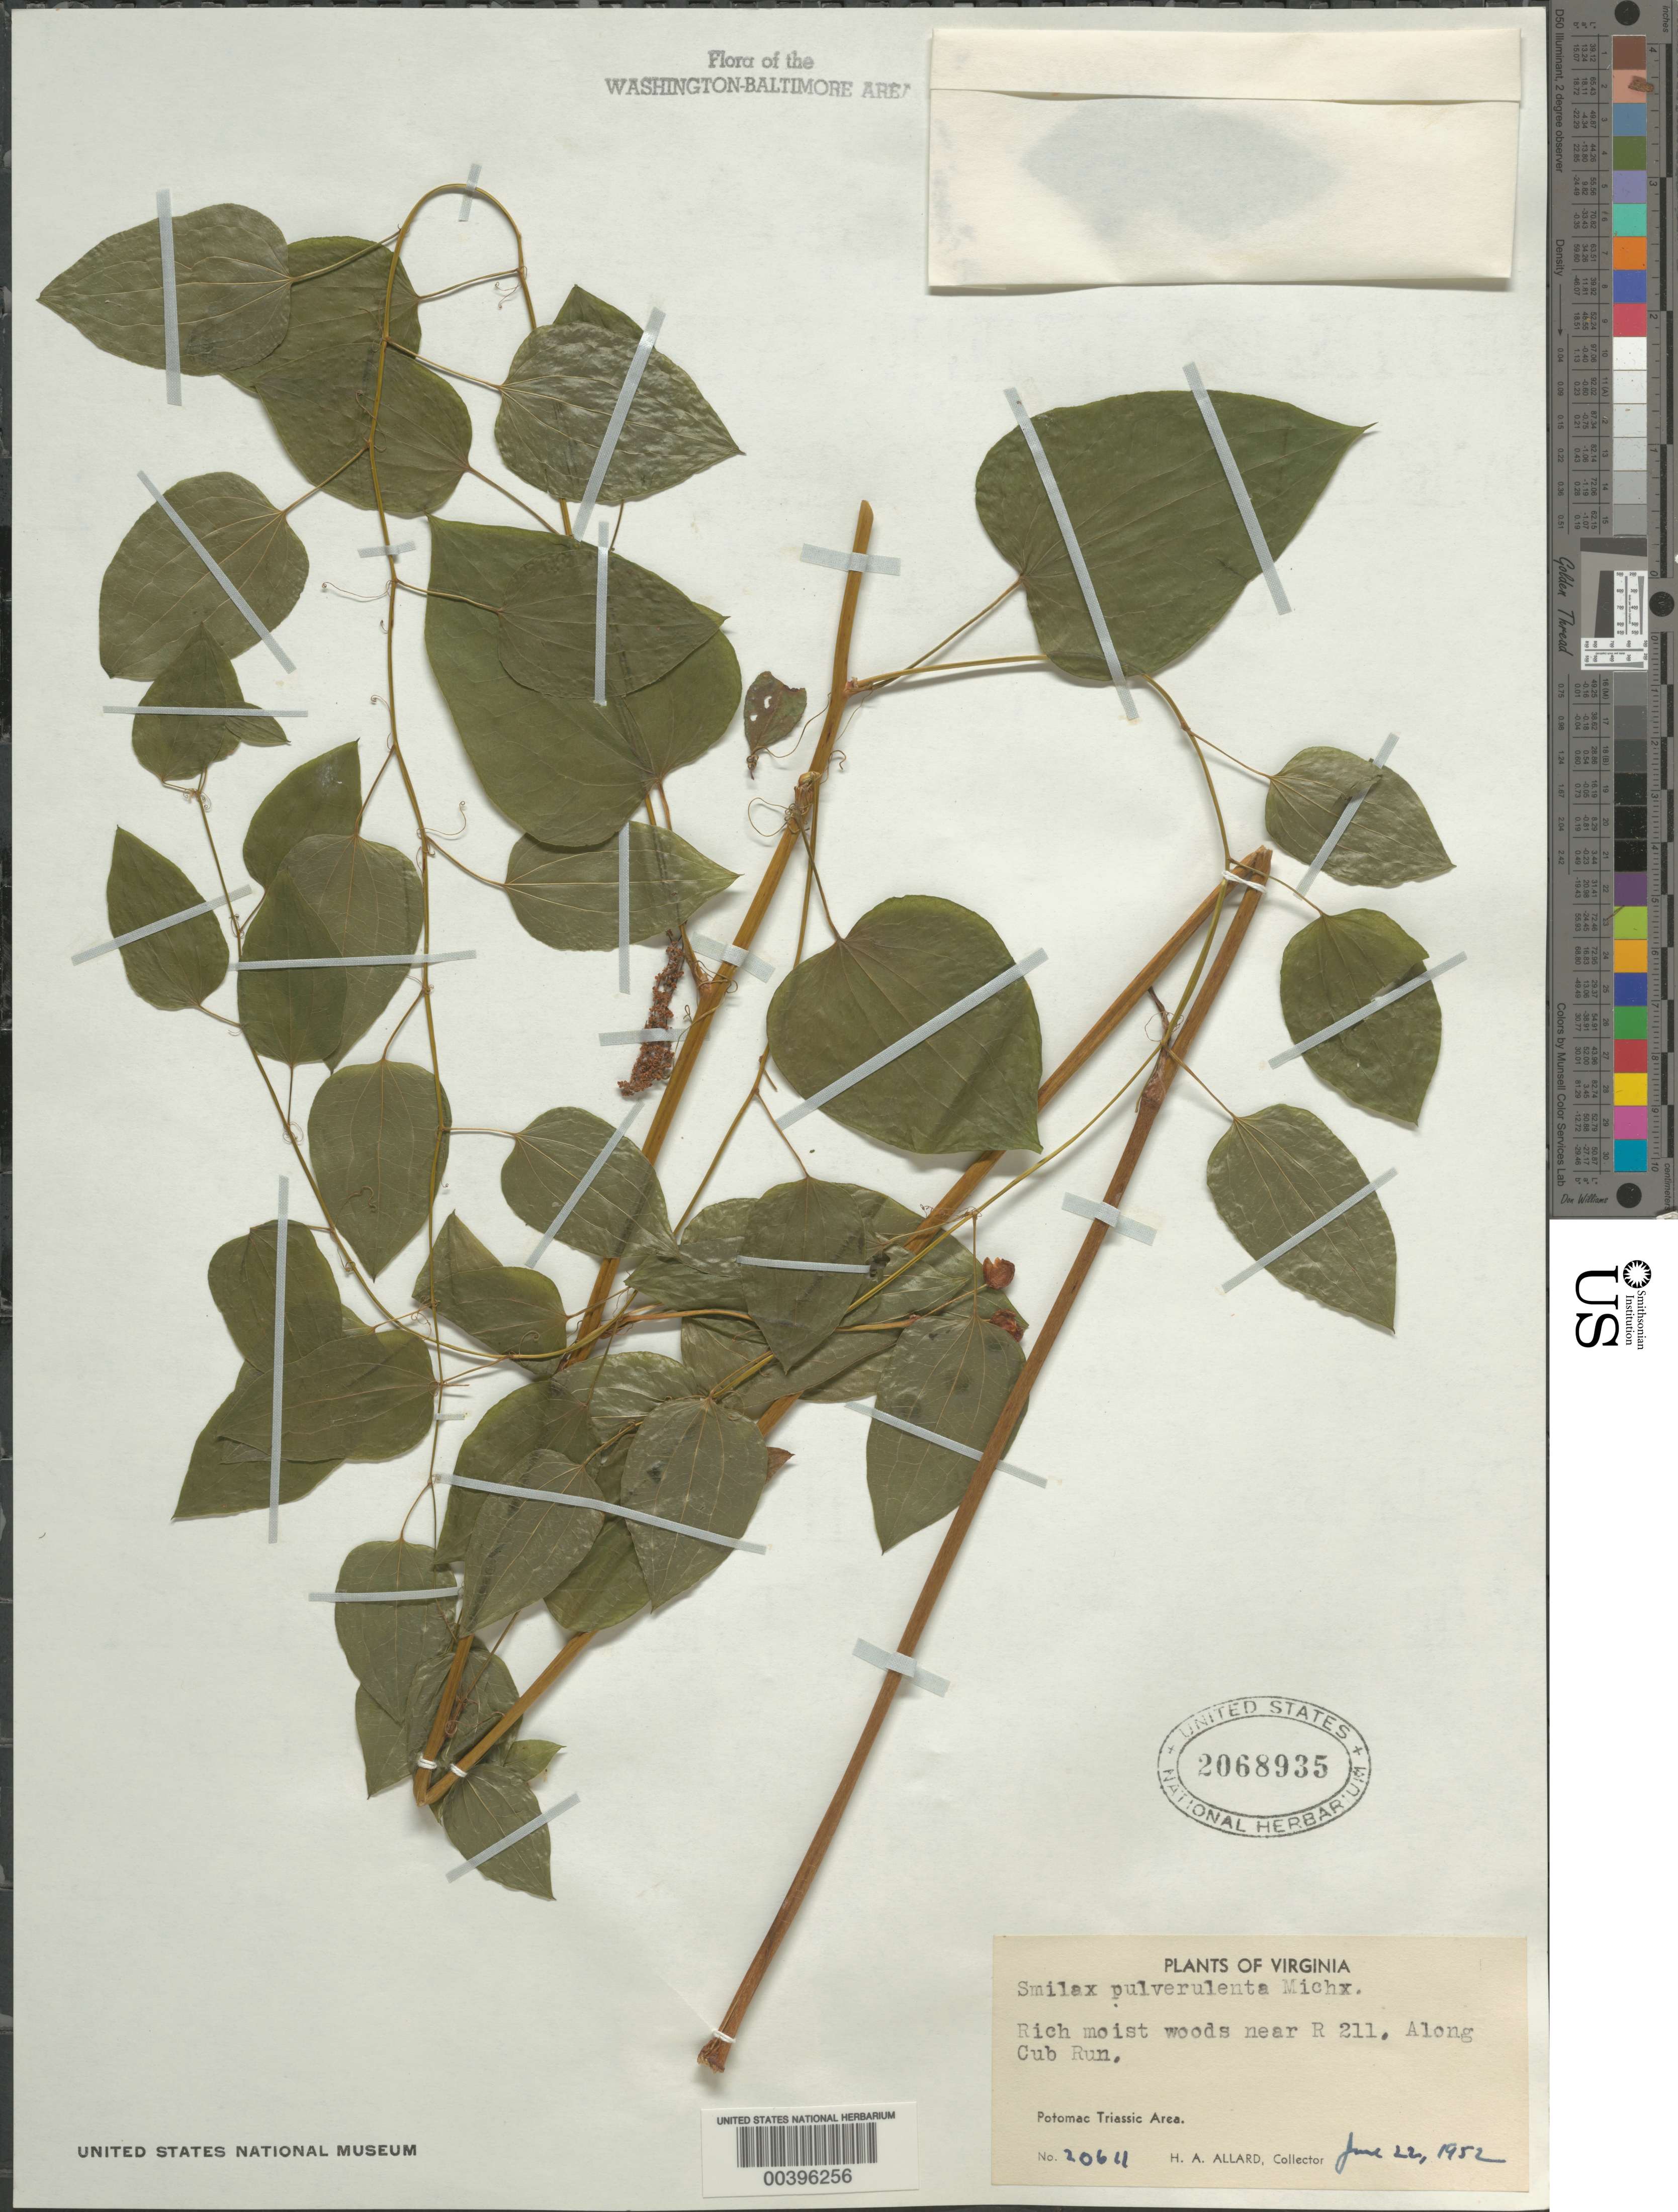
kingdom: Plantae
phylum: Tracheophyta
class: Liliopsida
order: Liliales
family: Smilacaceae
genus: Smilax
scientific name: Smilax pulverulenta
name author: Michx.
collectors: H. A. Allard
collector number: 20611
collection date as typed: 22 Jun 1952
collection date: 1952-06-22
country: United States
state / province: Virginia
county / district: Loudoun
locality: Cub Run near Route 211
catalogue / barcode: US 2068935